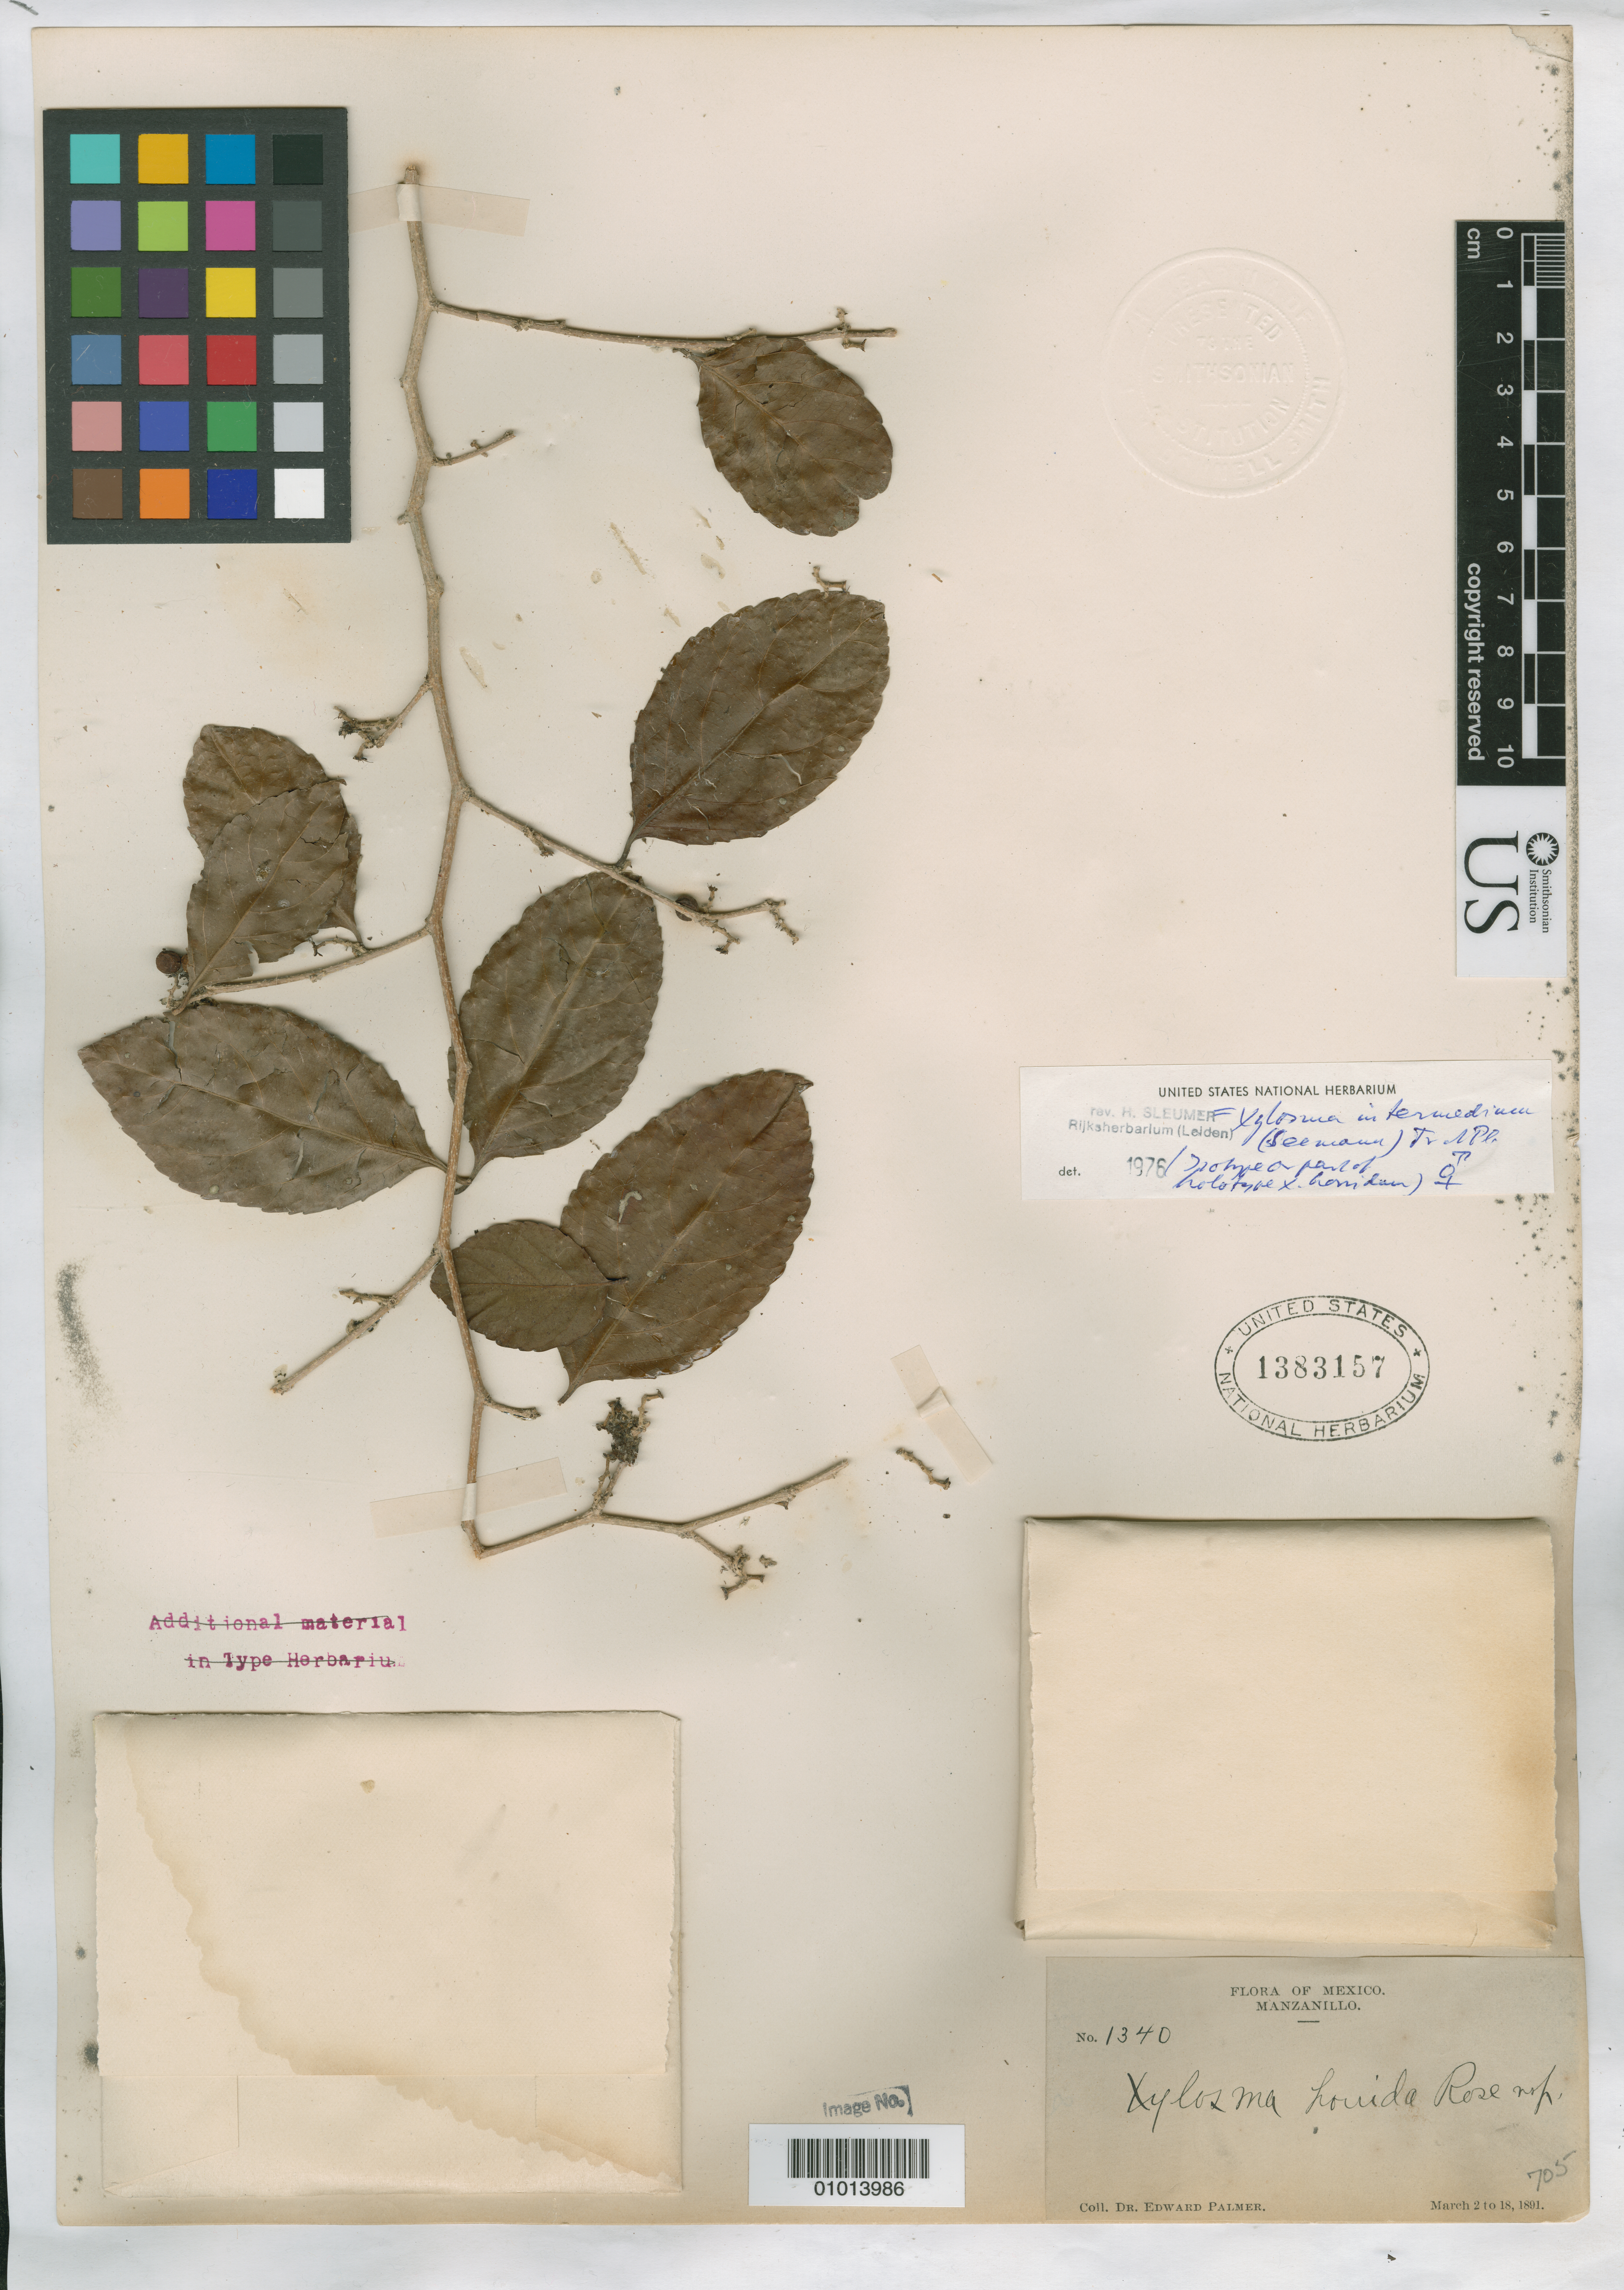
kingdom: Plantae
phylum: Tracheophyta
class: Magnoliopsida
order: Malpighiales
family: Salicaceae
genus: Xylosma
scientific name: Xylosma horrida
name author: Rose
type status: Isotype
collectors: E. Palmer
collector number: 1340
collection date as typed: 02 Mar 1891 to 18 Mar 1891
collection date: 1891-03-02/1891-03-18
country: Mexico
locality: Manzanillo.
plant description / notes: Specimen ex John Donnell Smith herbarium.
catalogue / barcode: US 1383157